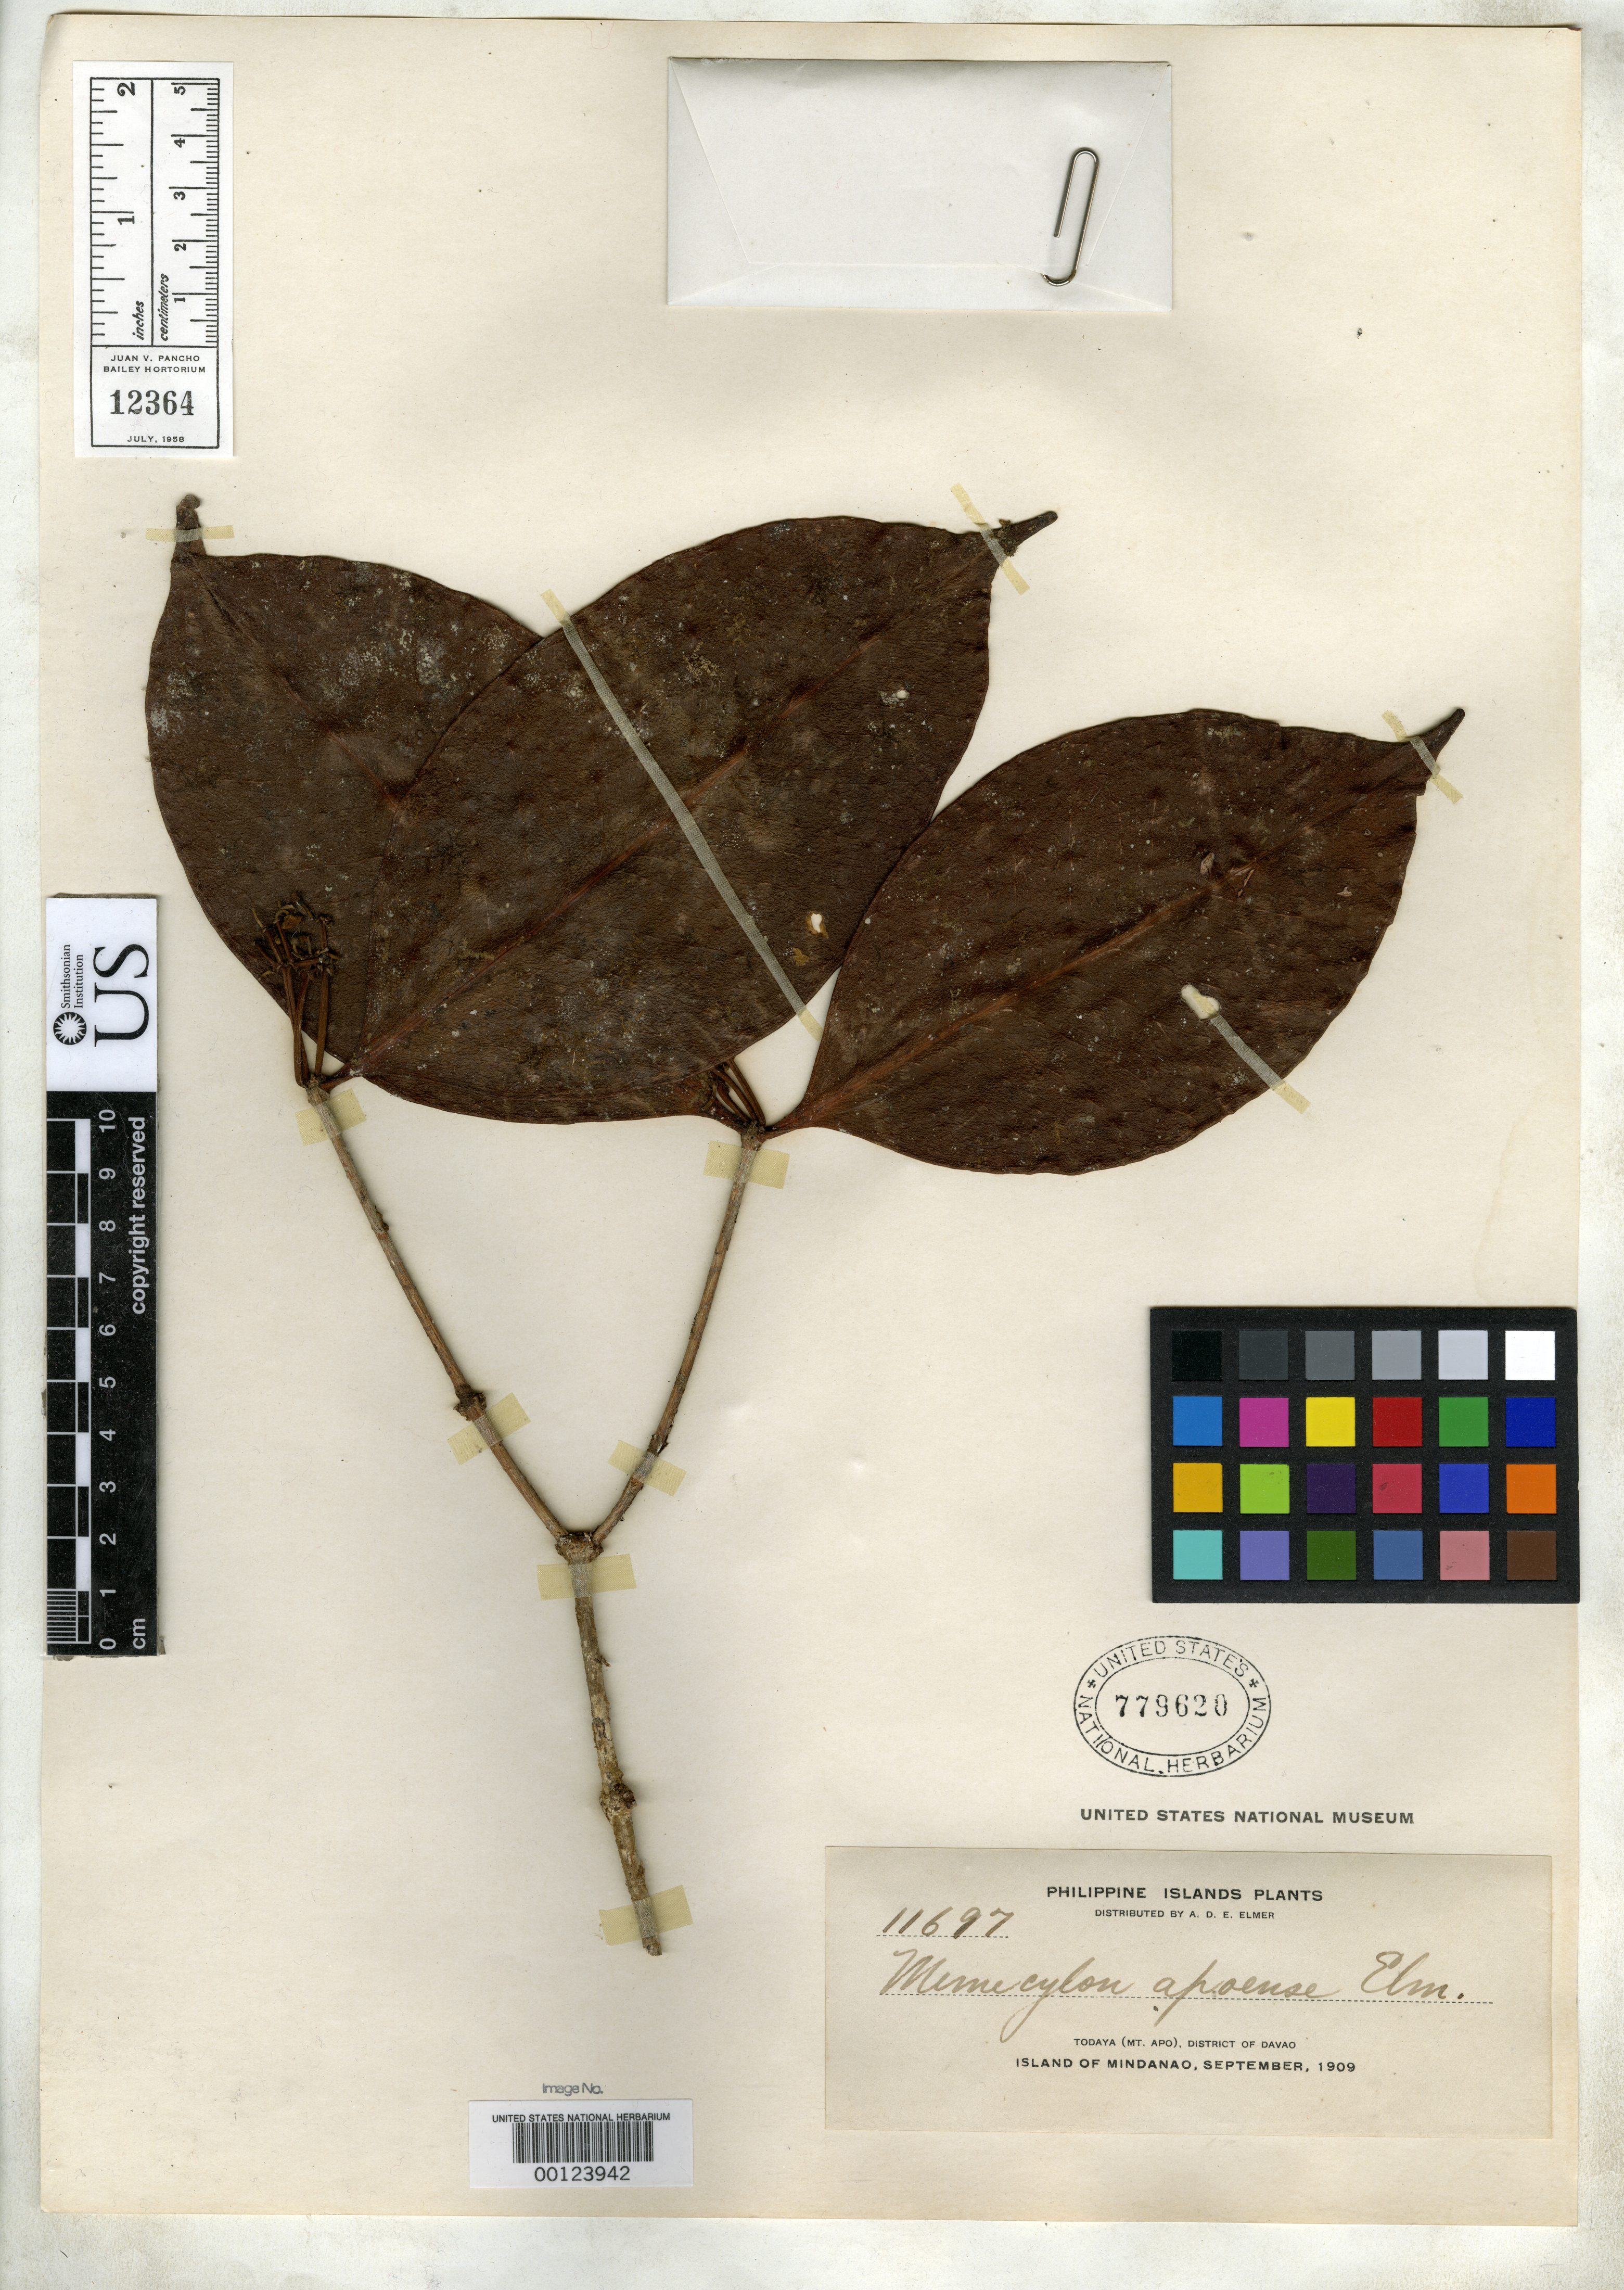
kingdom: Plantae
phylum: Tracheophyta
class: Magnoliopsida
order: Myrtales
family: Melastomataceae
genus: Memecylon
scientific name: Memecylon apoense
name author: Elmer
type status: Isotype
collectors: A. D. E. Elmer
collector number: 11697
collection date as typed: Sep 1909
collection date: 1909-09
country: Philippines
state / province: Davao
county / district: Davao del Sur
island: Mindanao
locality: Todaya, Mt. Apo.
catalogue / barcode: US 779620